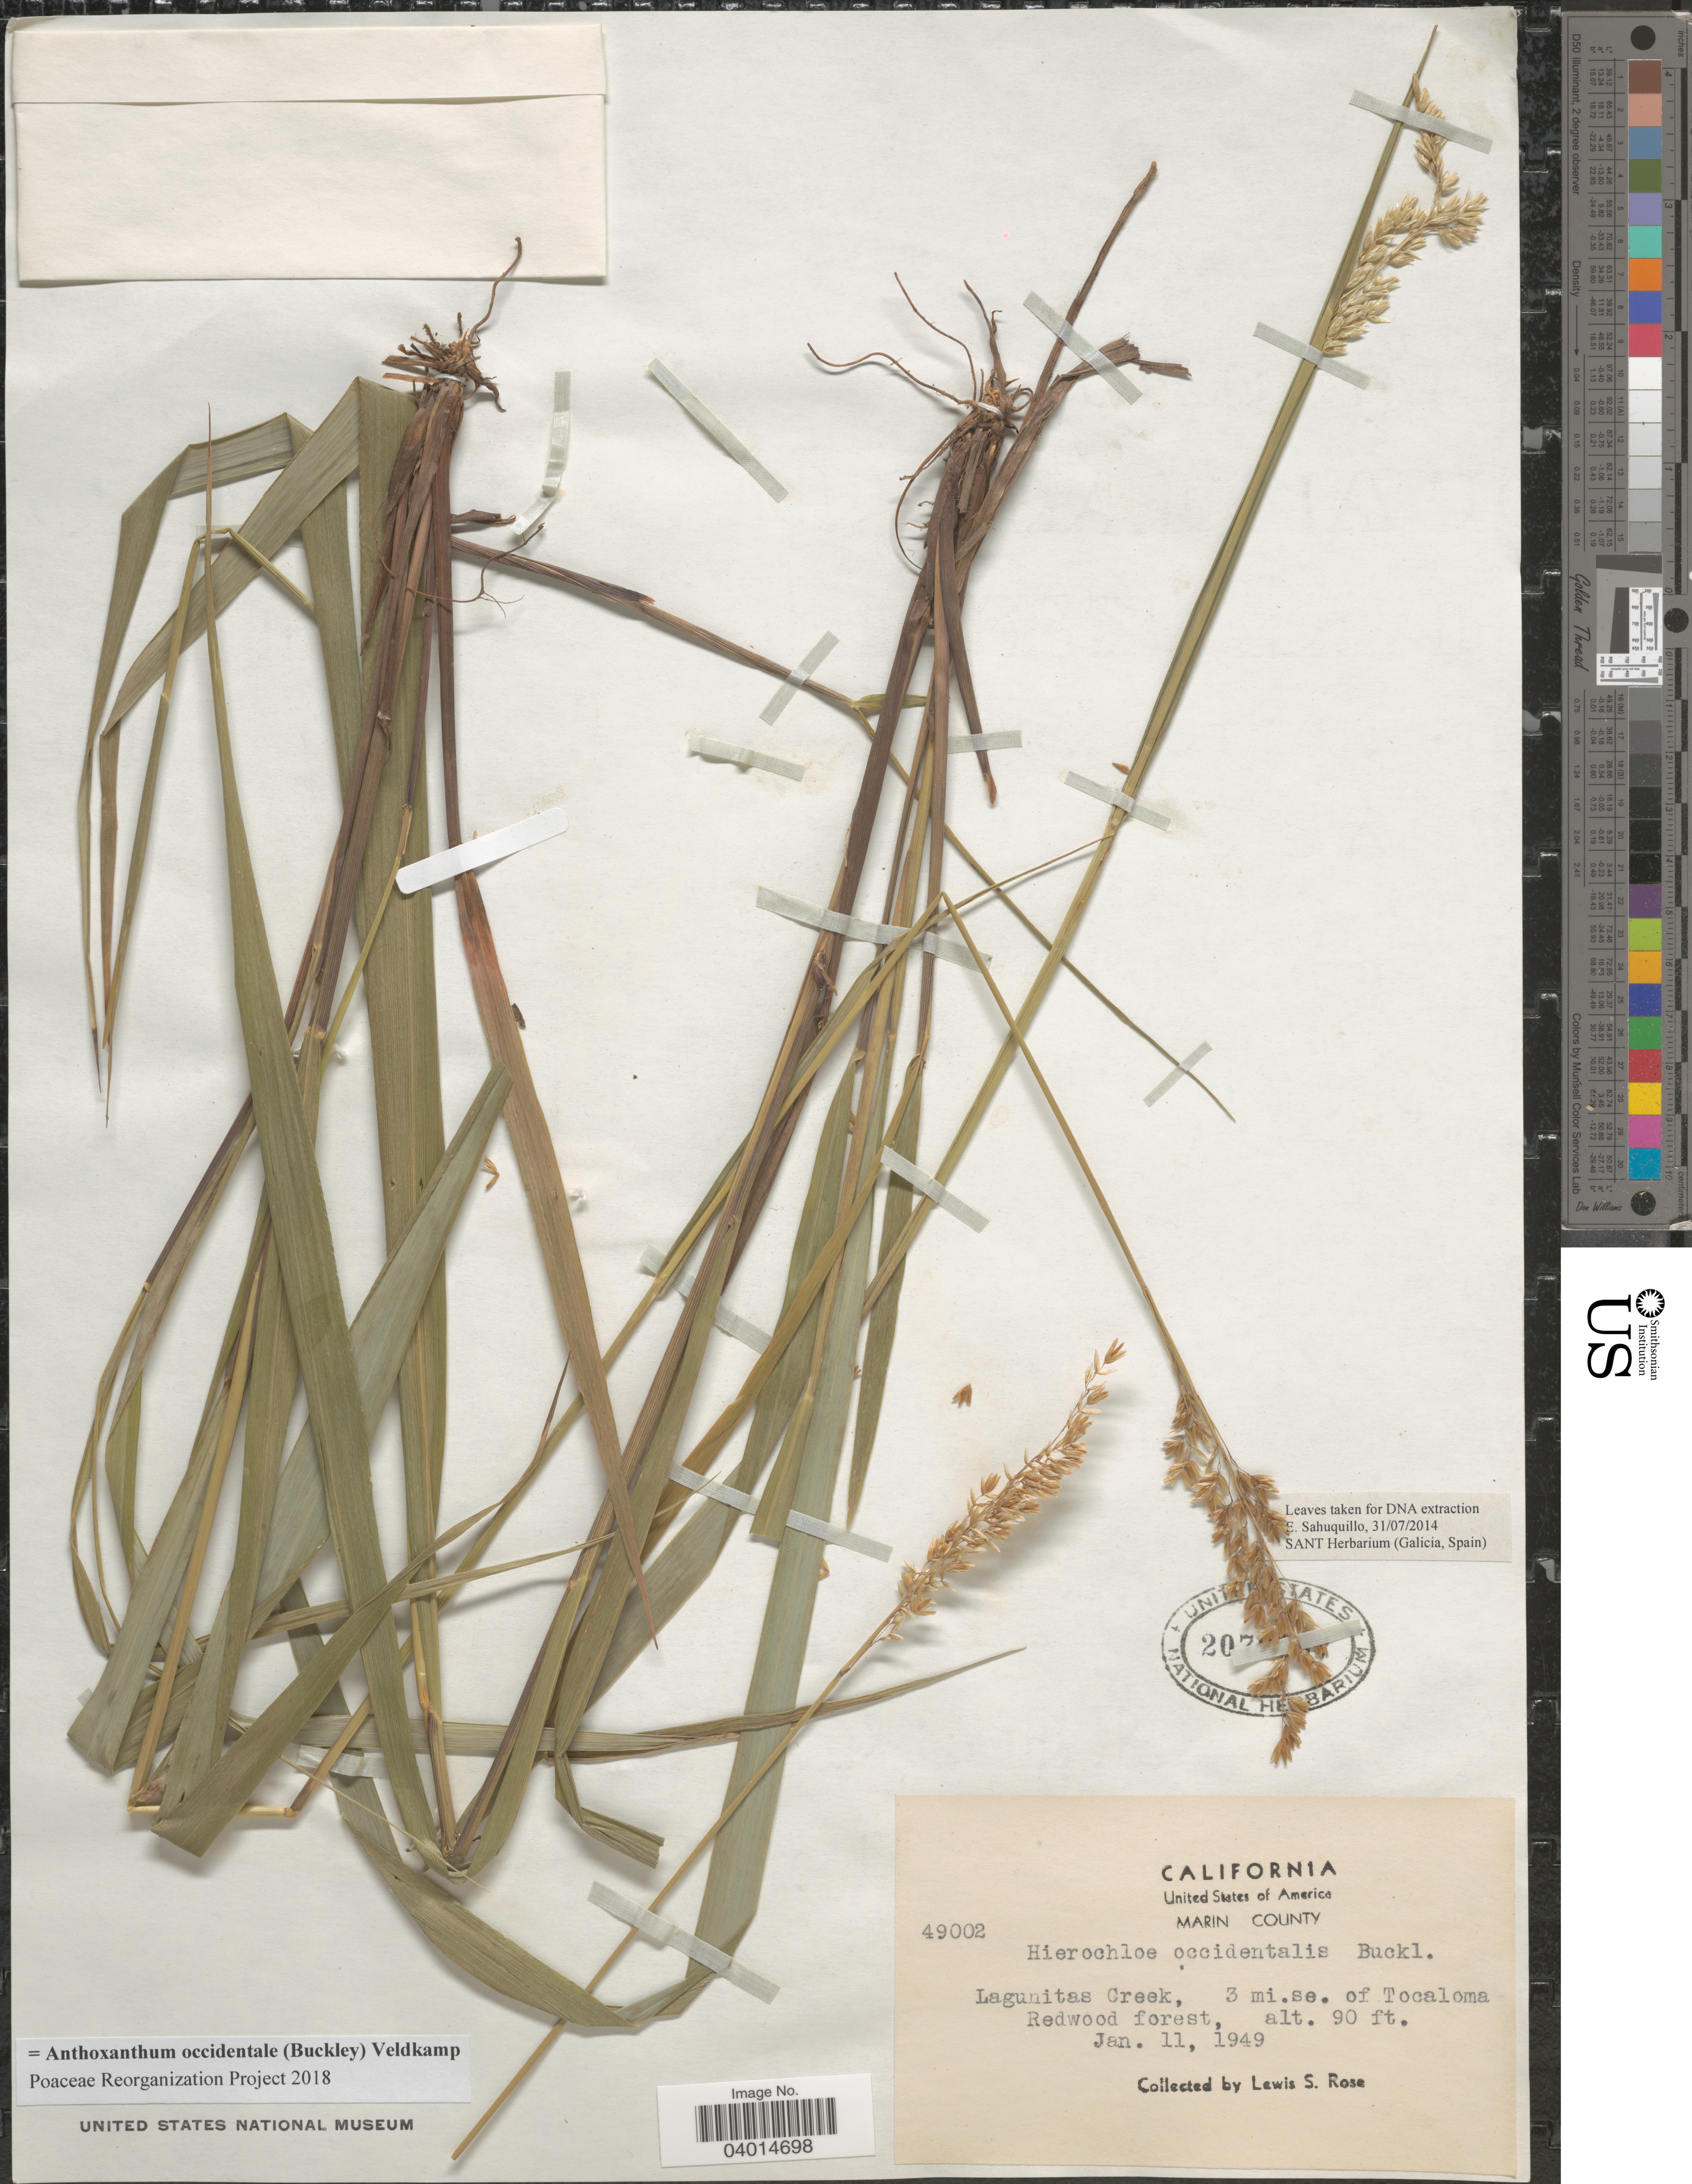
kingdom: Plantae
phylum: Tracheophyta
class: Liliopsida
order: Poales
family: Poaceae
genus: Anthoxanthum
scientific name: Anthoxanthum occidentale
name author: (Buckley) Veldkamp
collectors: L. S. Rose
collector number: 49002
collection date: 1949-01-11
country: United States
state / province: California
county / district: Marin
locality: Marin County. Lagunitas Creek, 3 mi. se. of Tocaloma Redwood forest.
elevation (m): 27